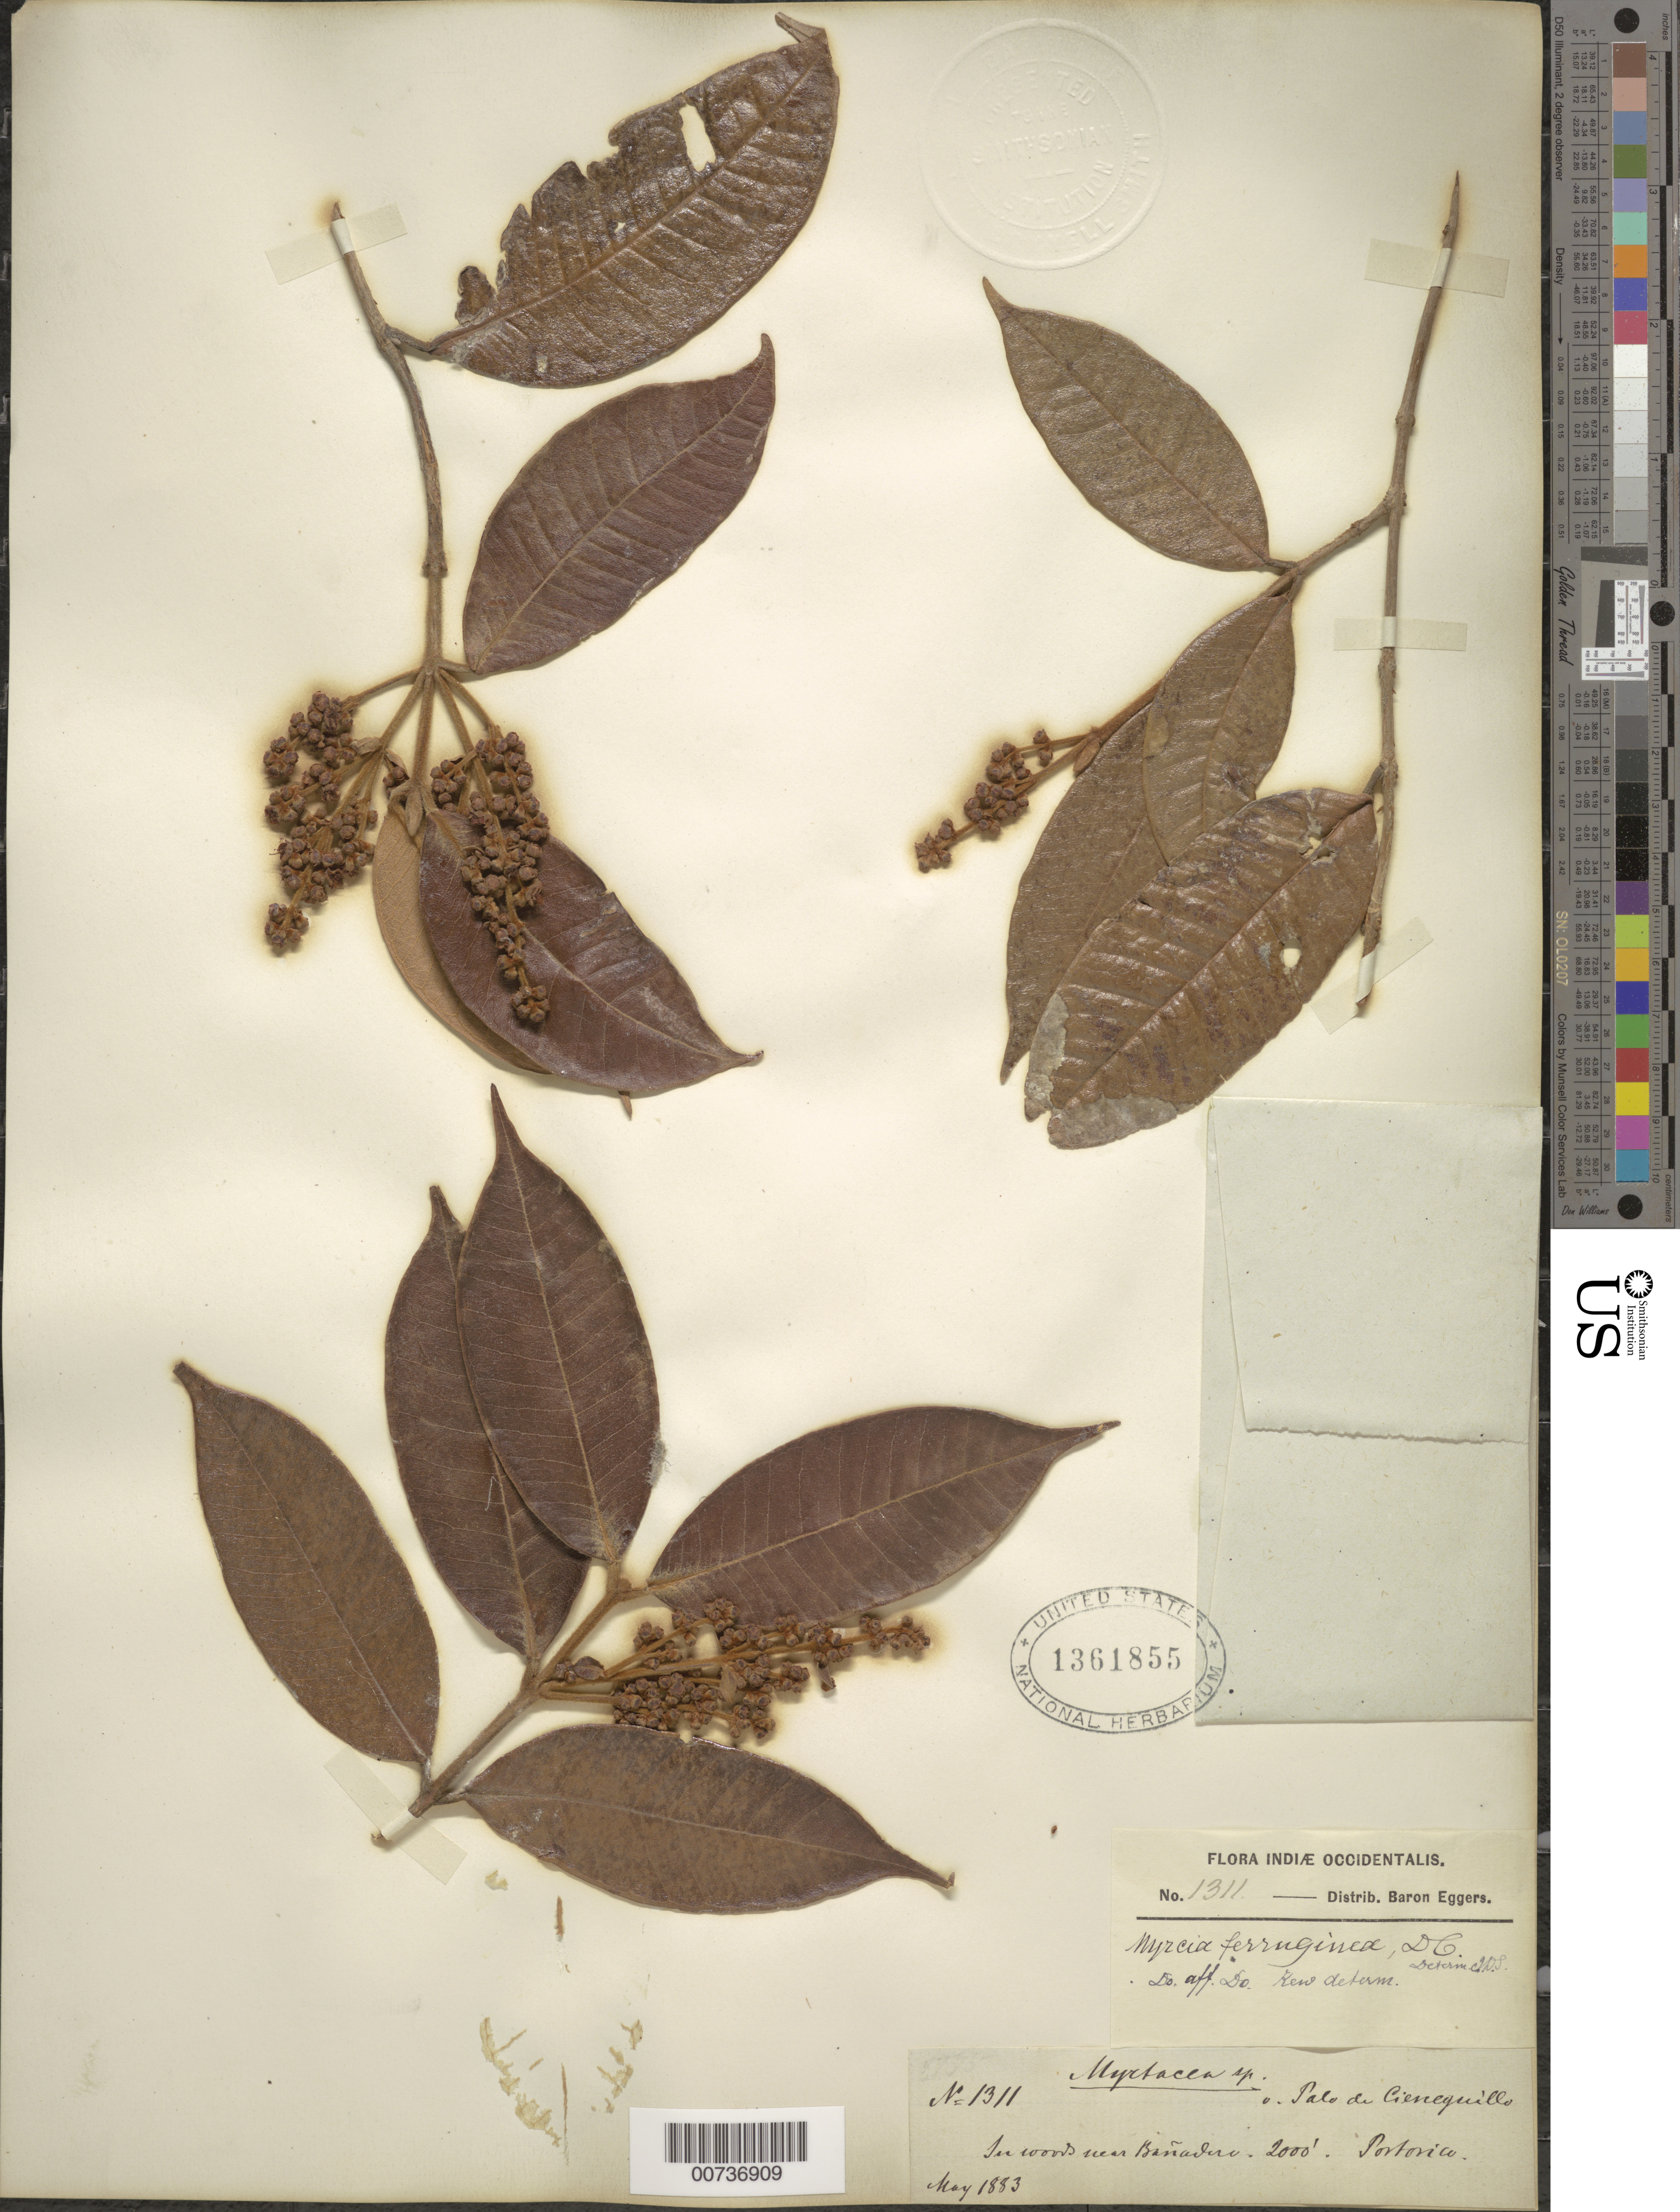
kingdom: Plantae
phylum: Tracheophyta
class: Magnoliopsida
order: Myrtales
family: Myrtaceae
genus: Myrcia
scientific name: Myrcia deflexa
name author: (Poir.) DC.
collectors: H. F. A. von Eggers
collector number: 1311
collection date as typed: May 1883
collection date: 1883-05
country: Puerto Rico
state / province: Río Grande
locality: Near Bañadero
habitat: In woods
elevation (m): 610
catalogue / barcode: US 1361855